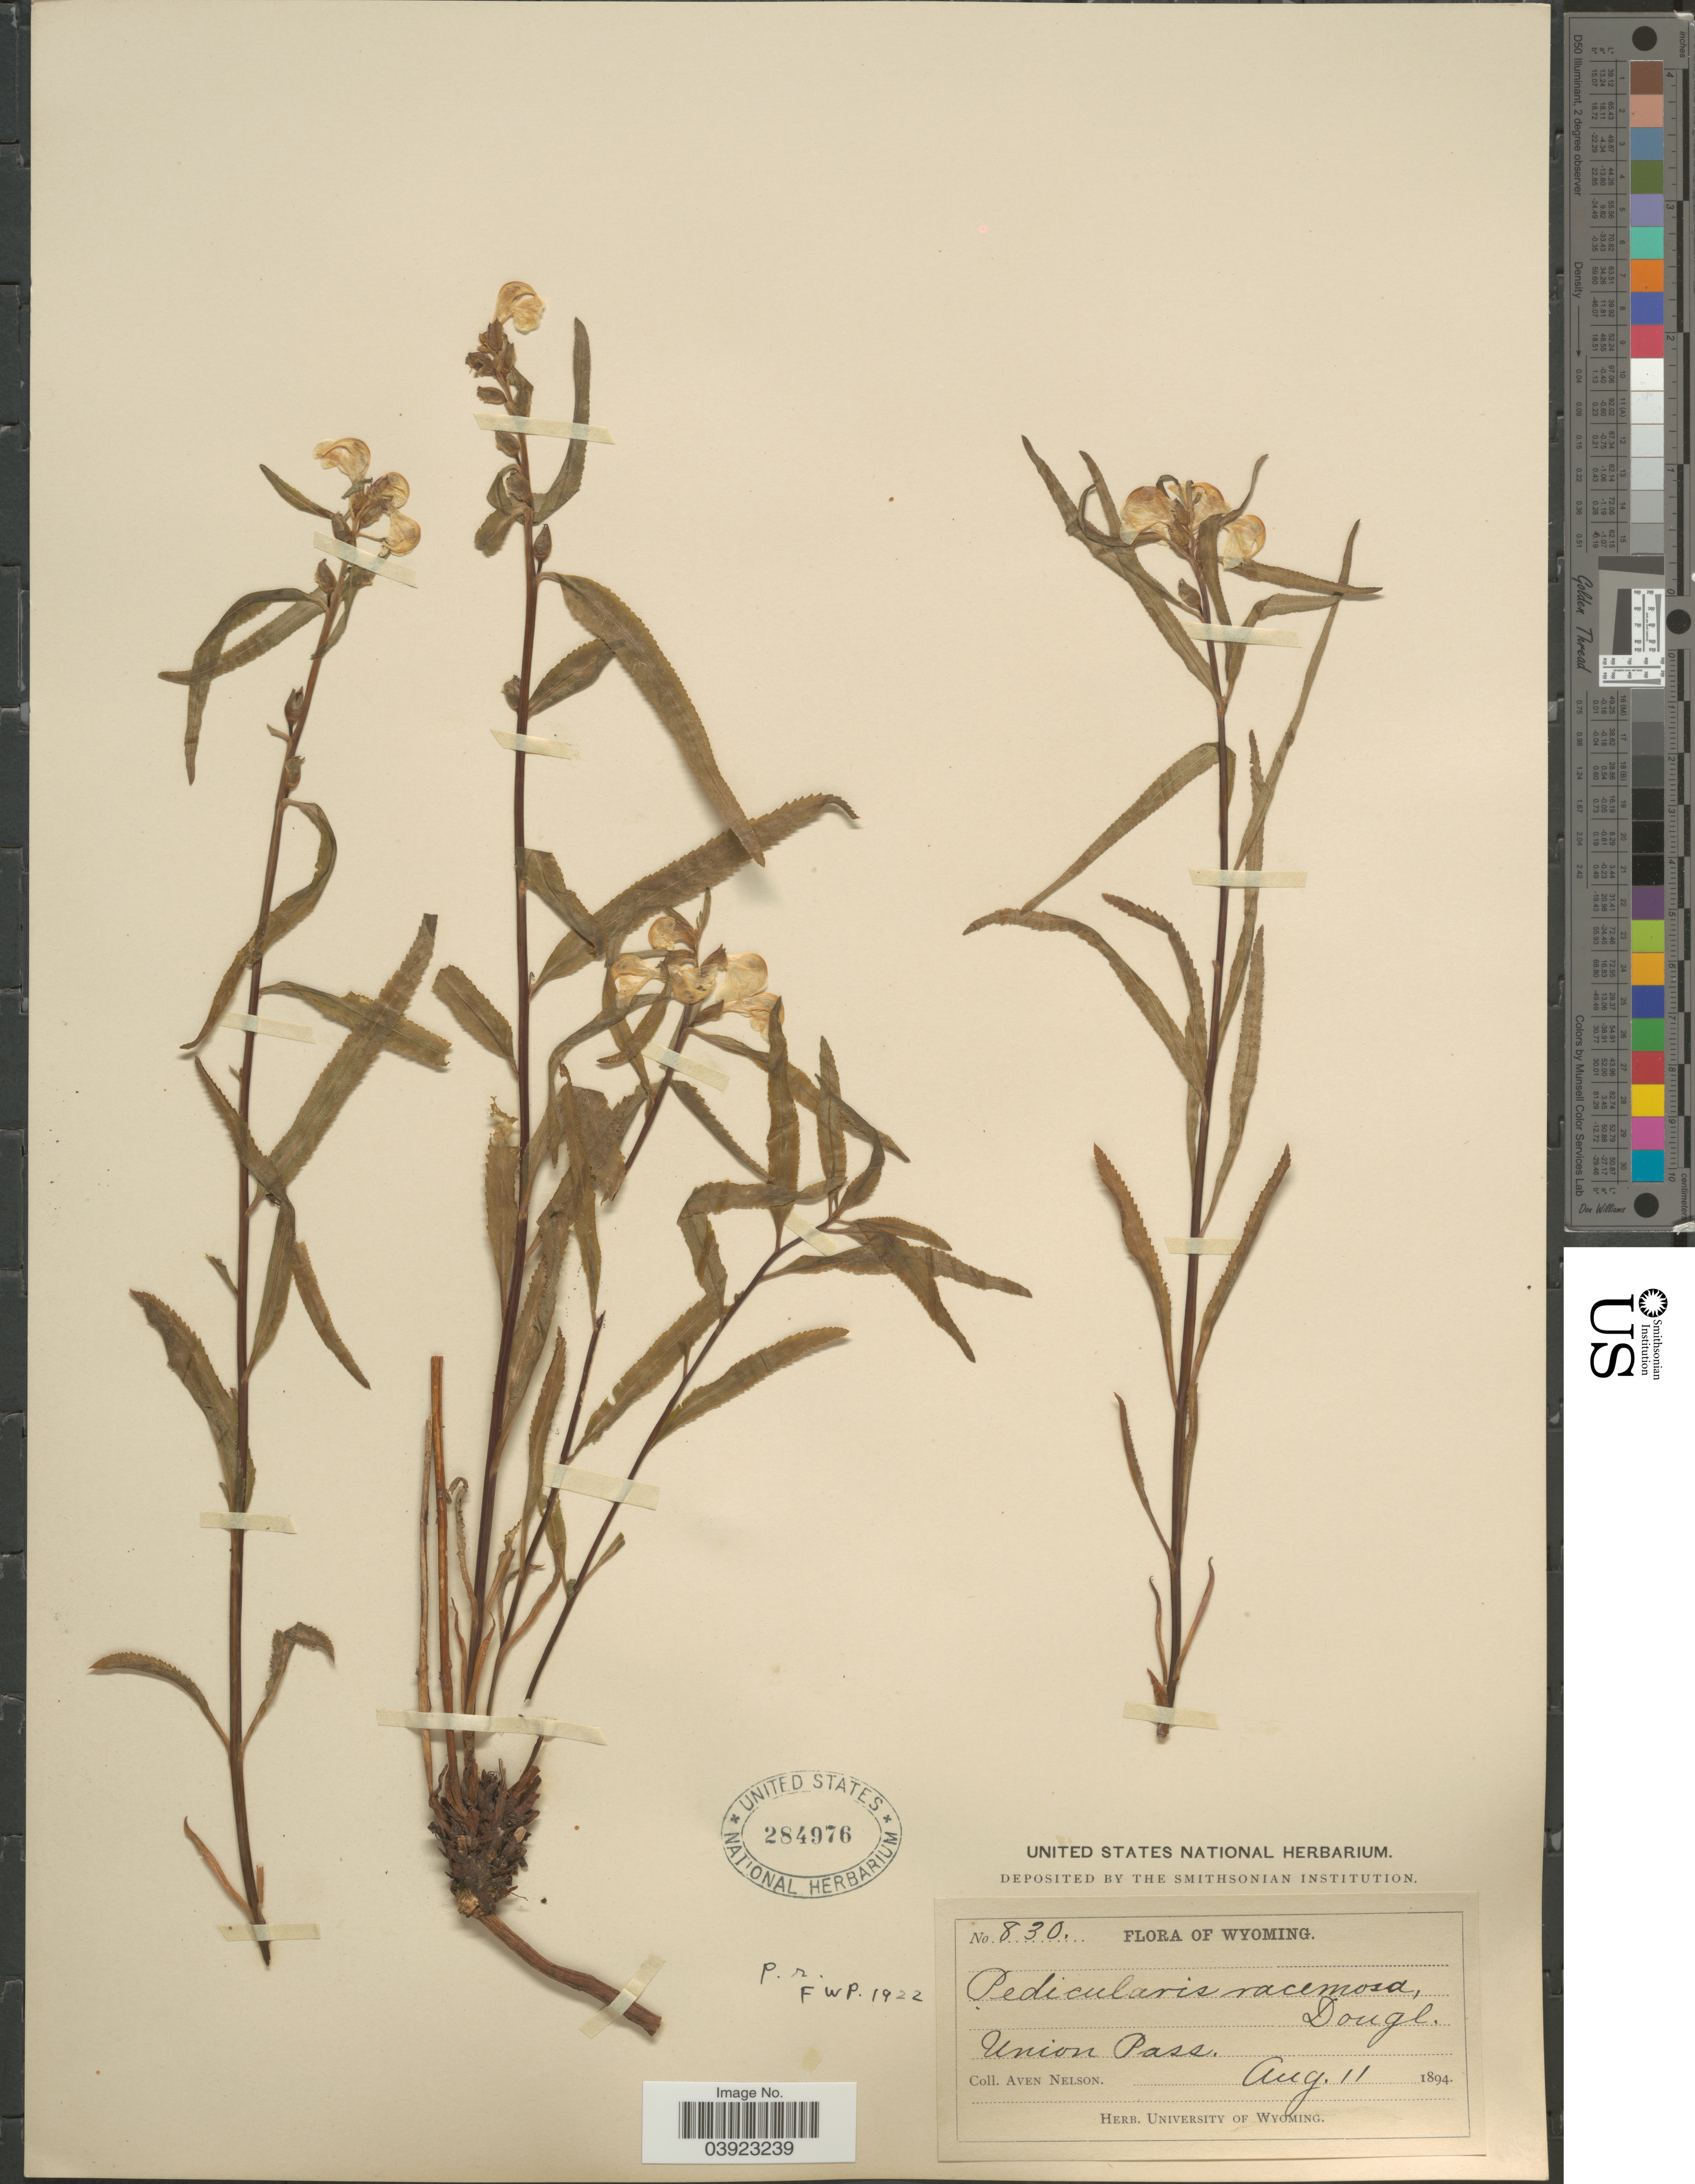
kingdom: Plantae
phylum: Tracheophyta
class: Magnoliopsida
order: Lamiales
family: Orobanchaceae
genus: Pedicularis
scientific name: Pedicularis racemosa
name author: Douglas ex Benth.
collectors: A. Nelson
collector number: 830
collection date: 1894-08-11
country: United States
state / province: Wyoming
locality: Union Pass.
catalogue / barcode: US 284976